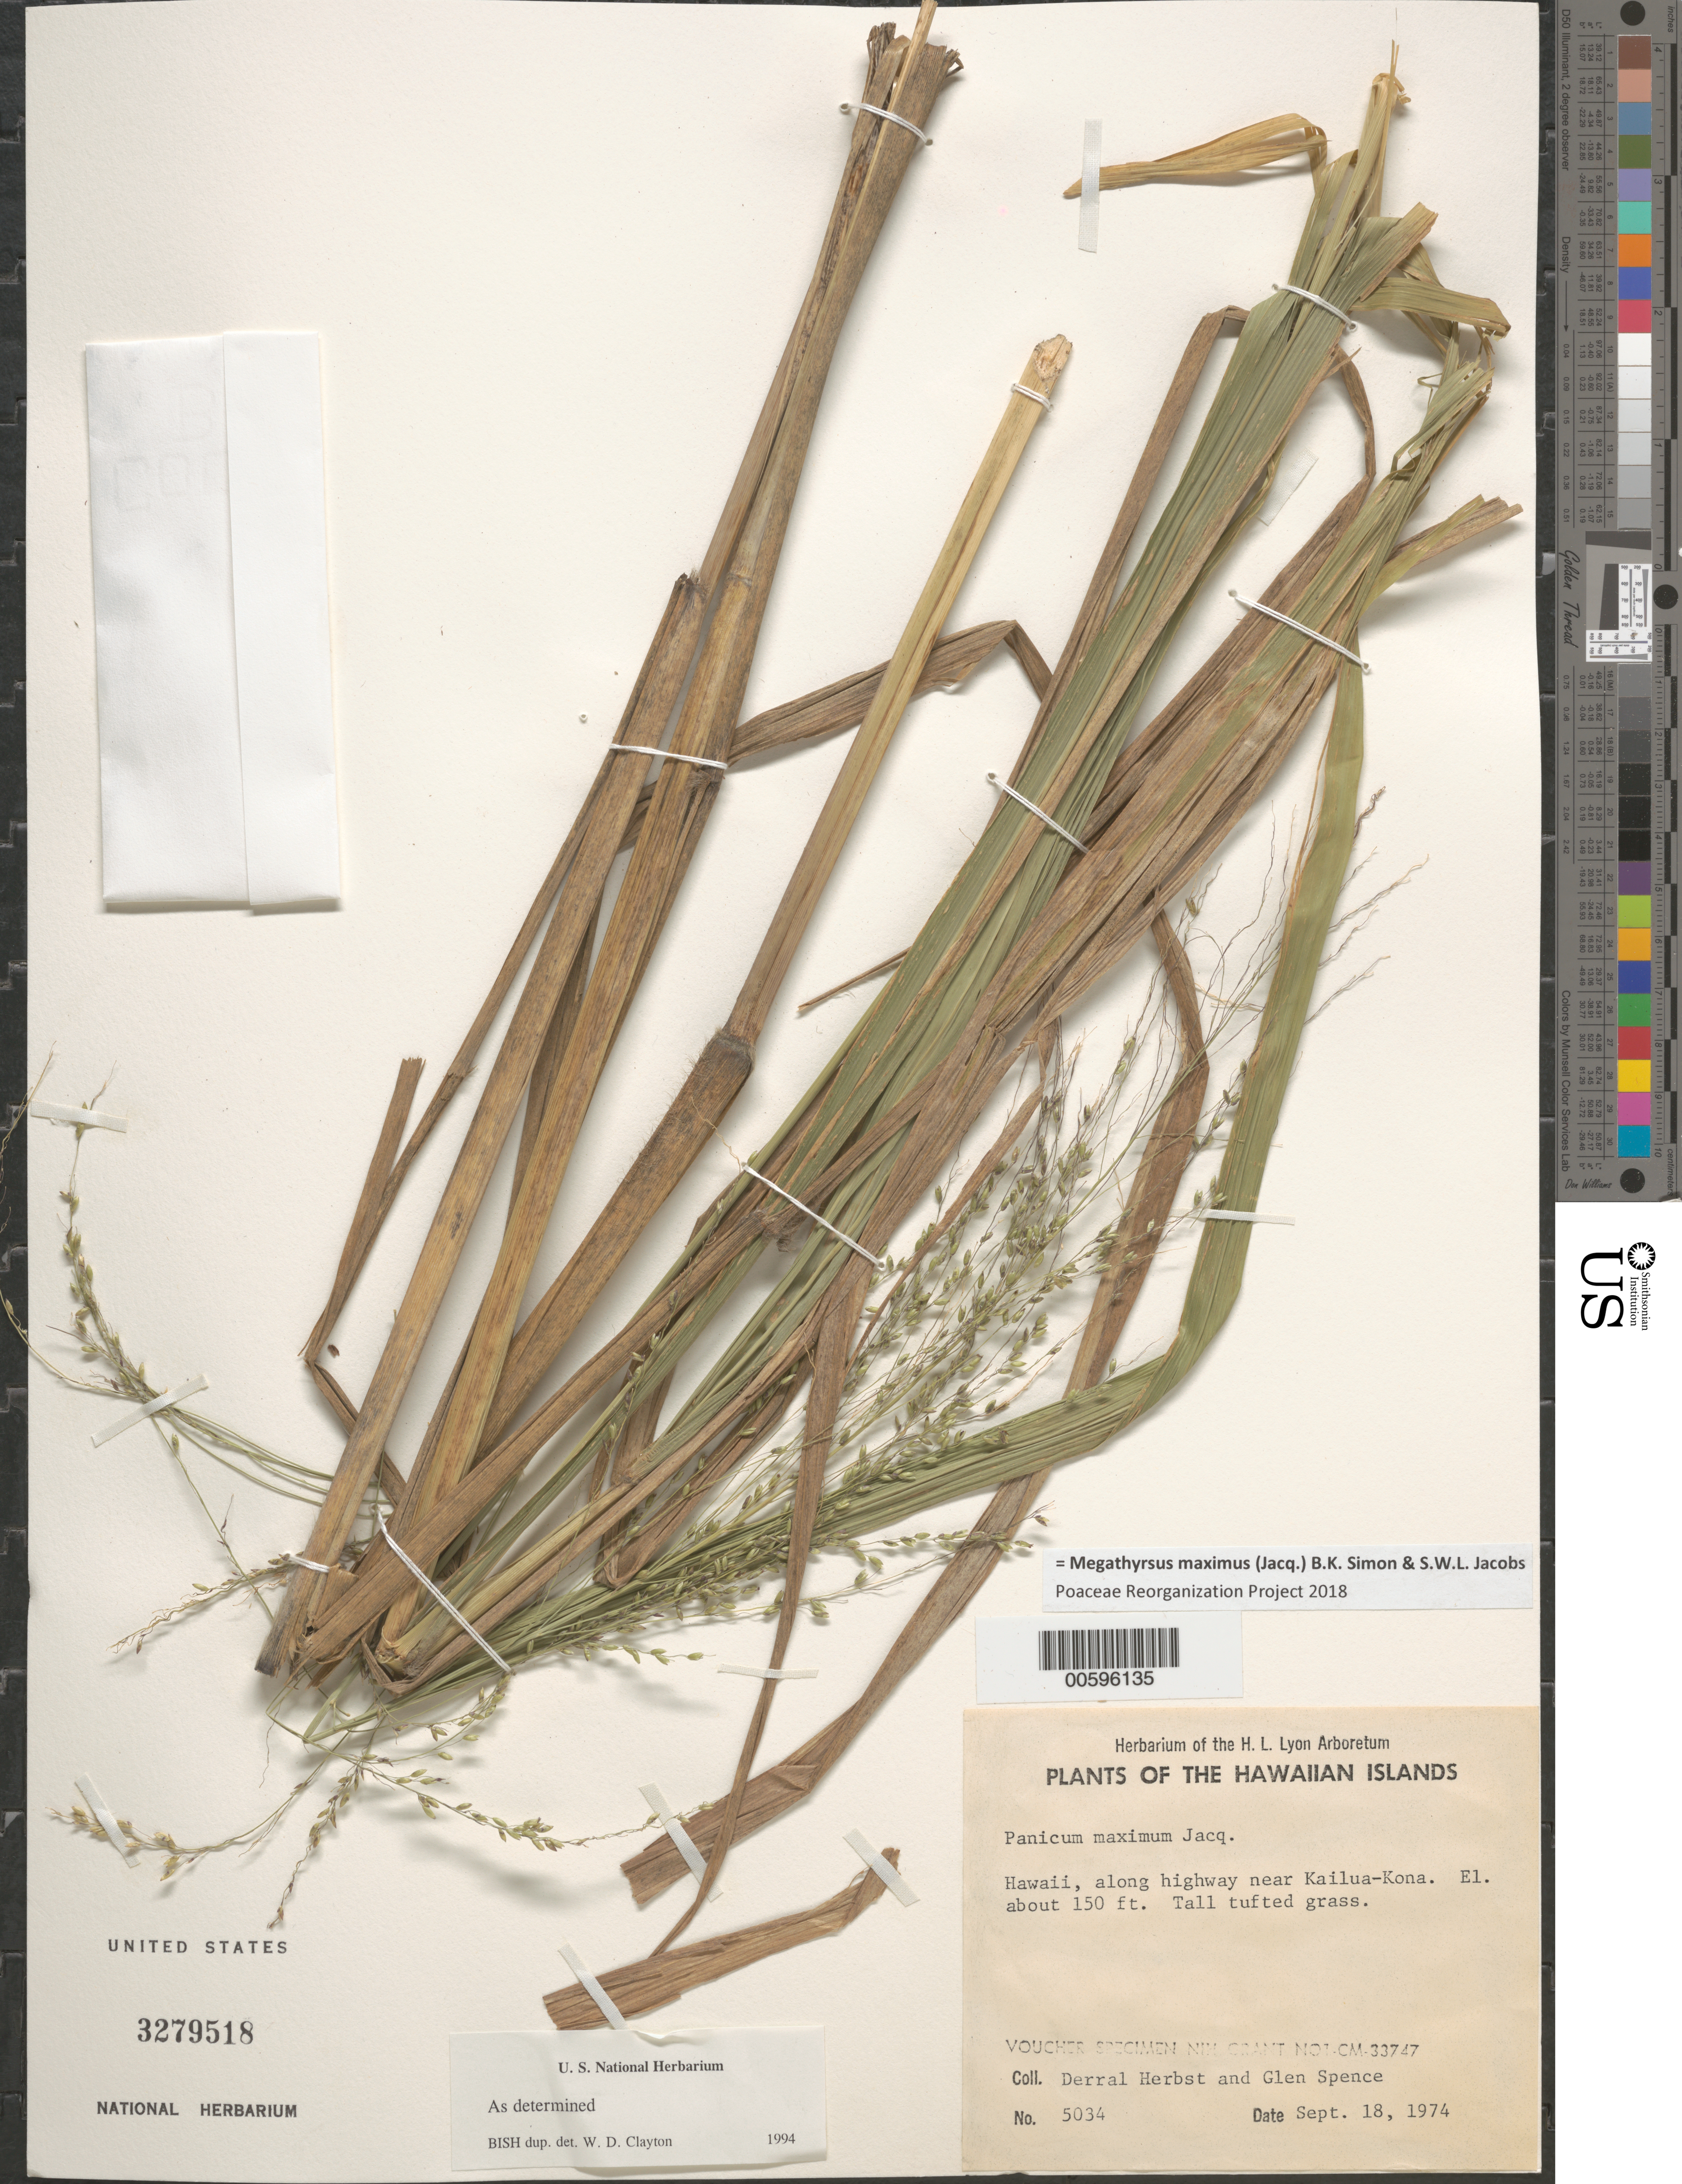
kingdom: Plantae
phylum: Tracheophyta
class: Liliopsida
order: Poales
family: Poaceae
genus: Panicum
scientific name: Panicum maximum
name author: Jacq.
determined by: Clayton, W. D.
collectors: D. R. Herbst & G. Spence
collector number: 5034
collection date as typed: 18 Sep 1974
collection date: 1974-09-18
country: United States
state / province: Hawaii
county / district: Hawaii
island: Hawaii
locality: Along hwy near Kailua-Kona.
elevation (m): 46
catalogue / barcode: US 3279518